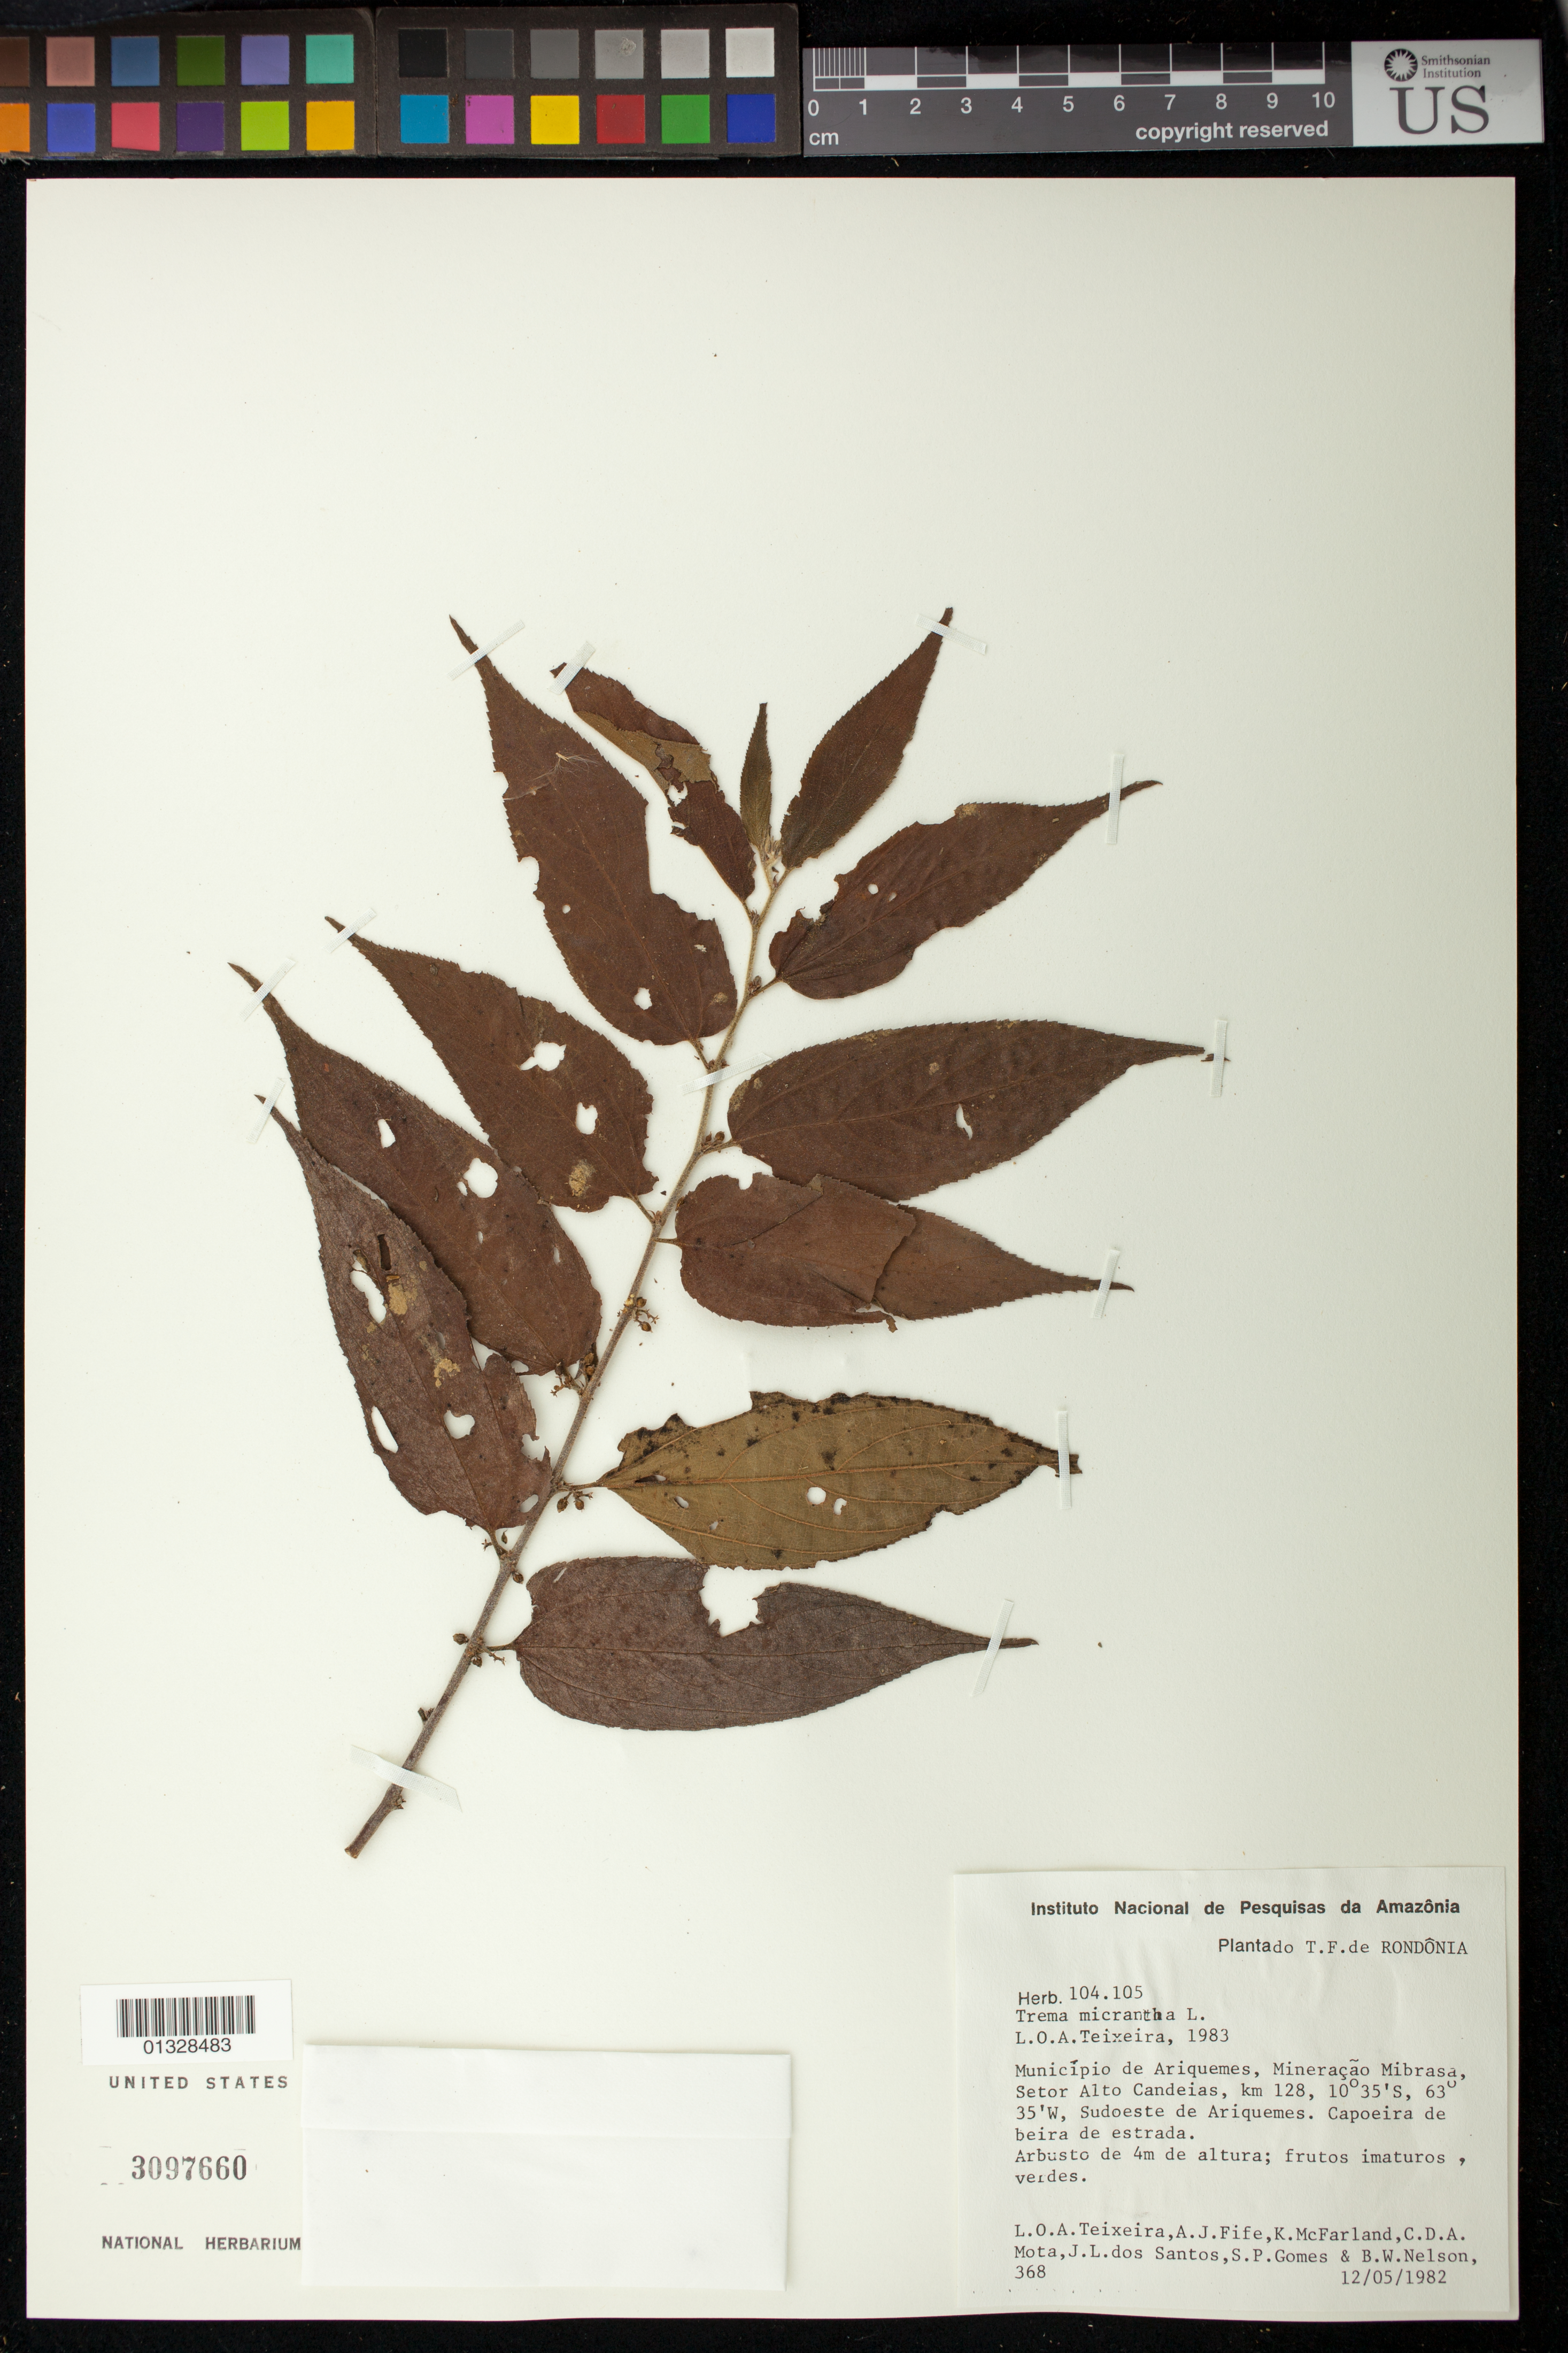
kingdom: Plantae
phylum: Tracheophyta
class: Magnoliopsida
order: Rosales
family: Cannabaceae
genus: Trema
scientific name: Trema micranthum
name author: (L.) Blume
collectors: L. O. A. Teixeira et al.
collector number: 368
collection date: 1982-05-12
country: Brazil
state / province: Rondônia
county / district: Ariquemes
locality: Mineração Mibrasa, Setor Alto Candeias, km 128, sudoeste de Ariquemes, beira de estrada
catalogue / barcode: US 3097660